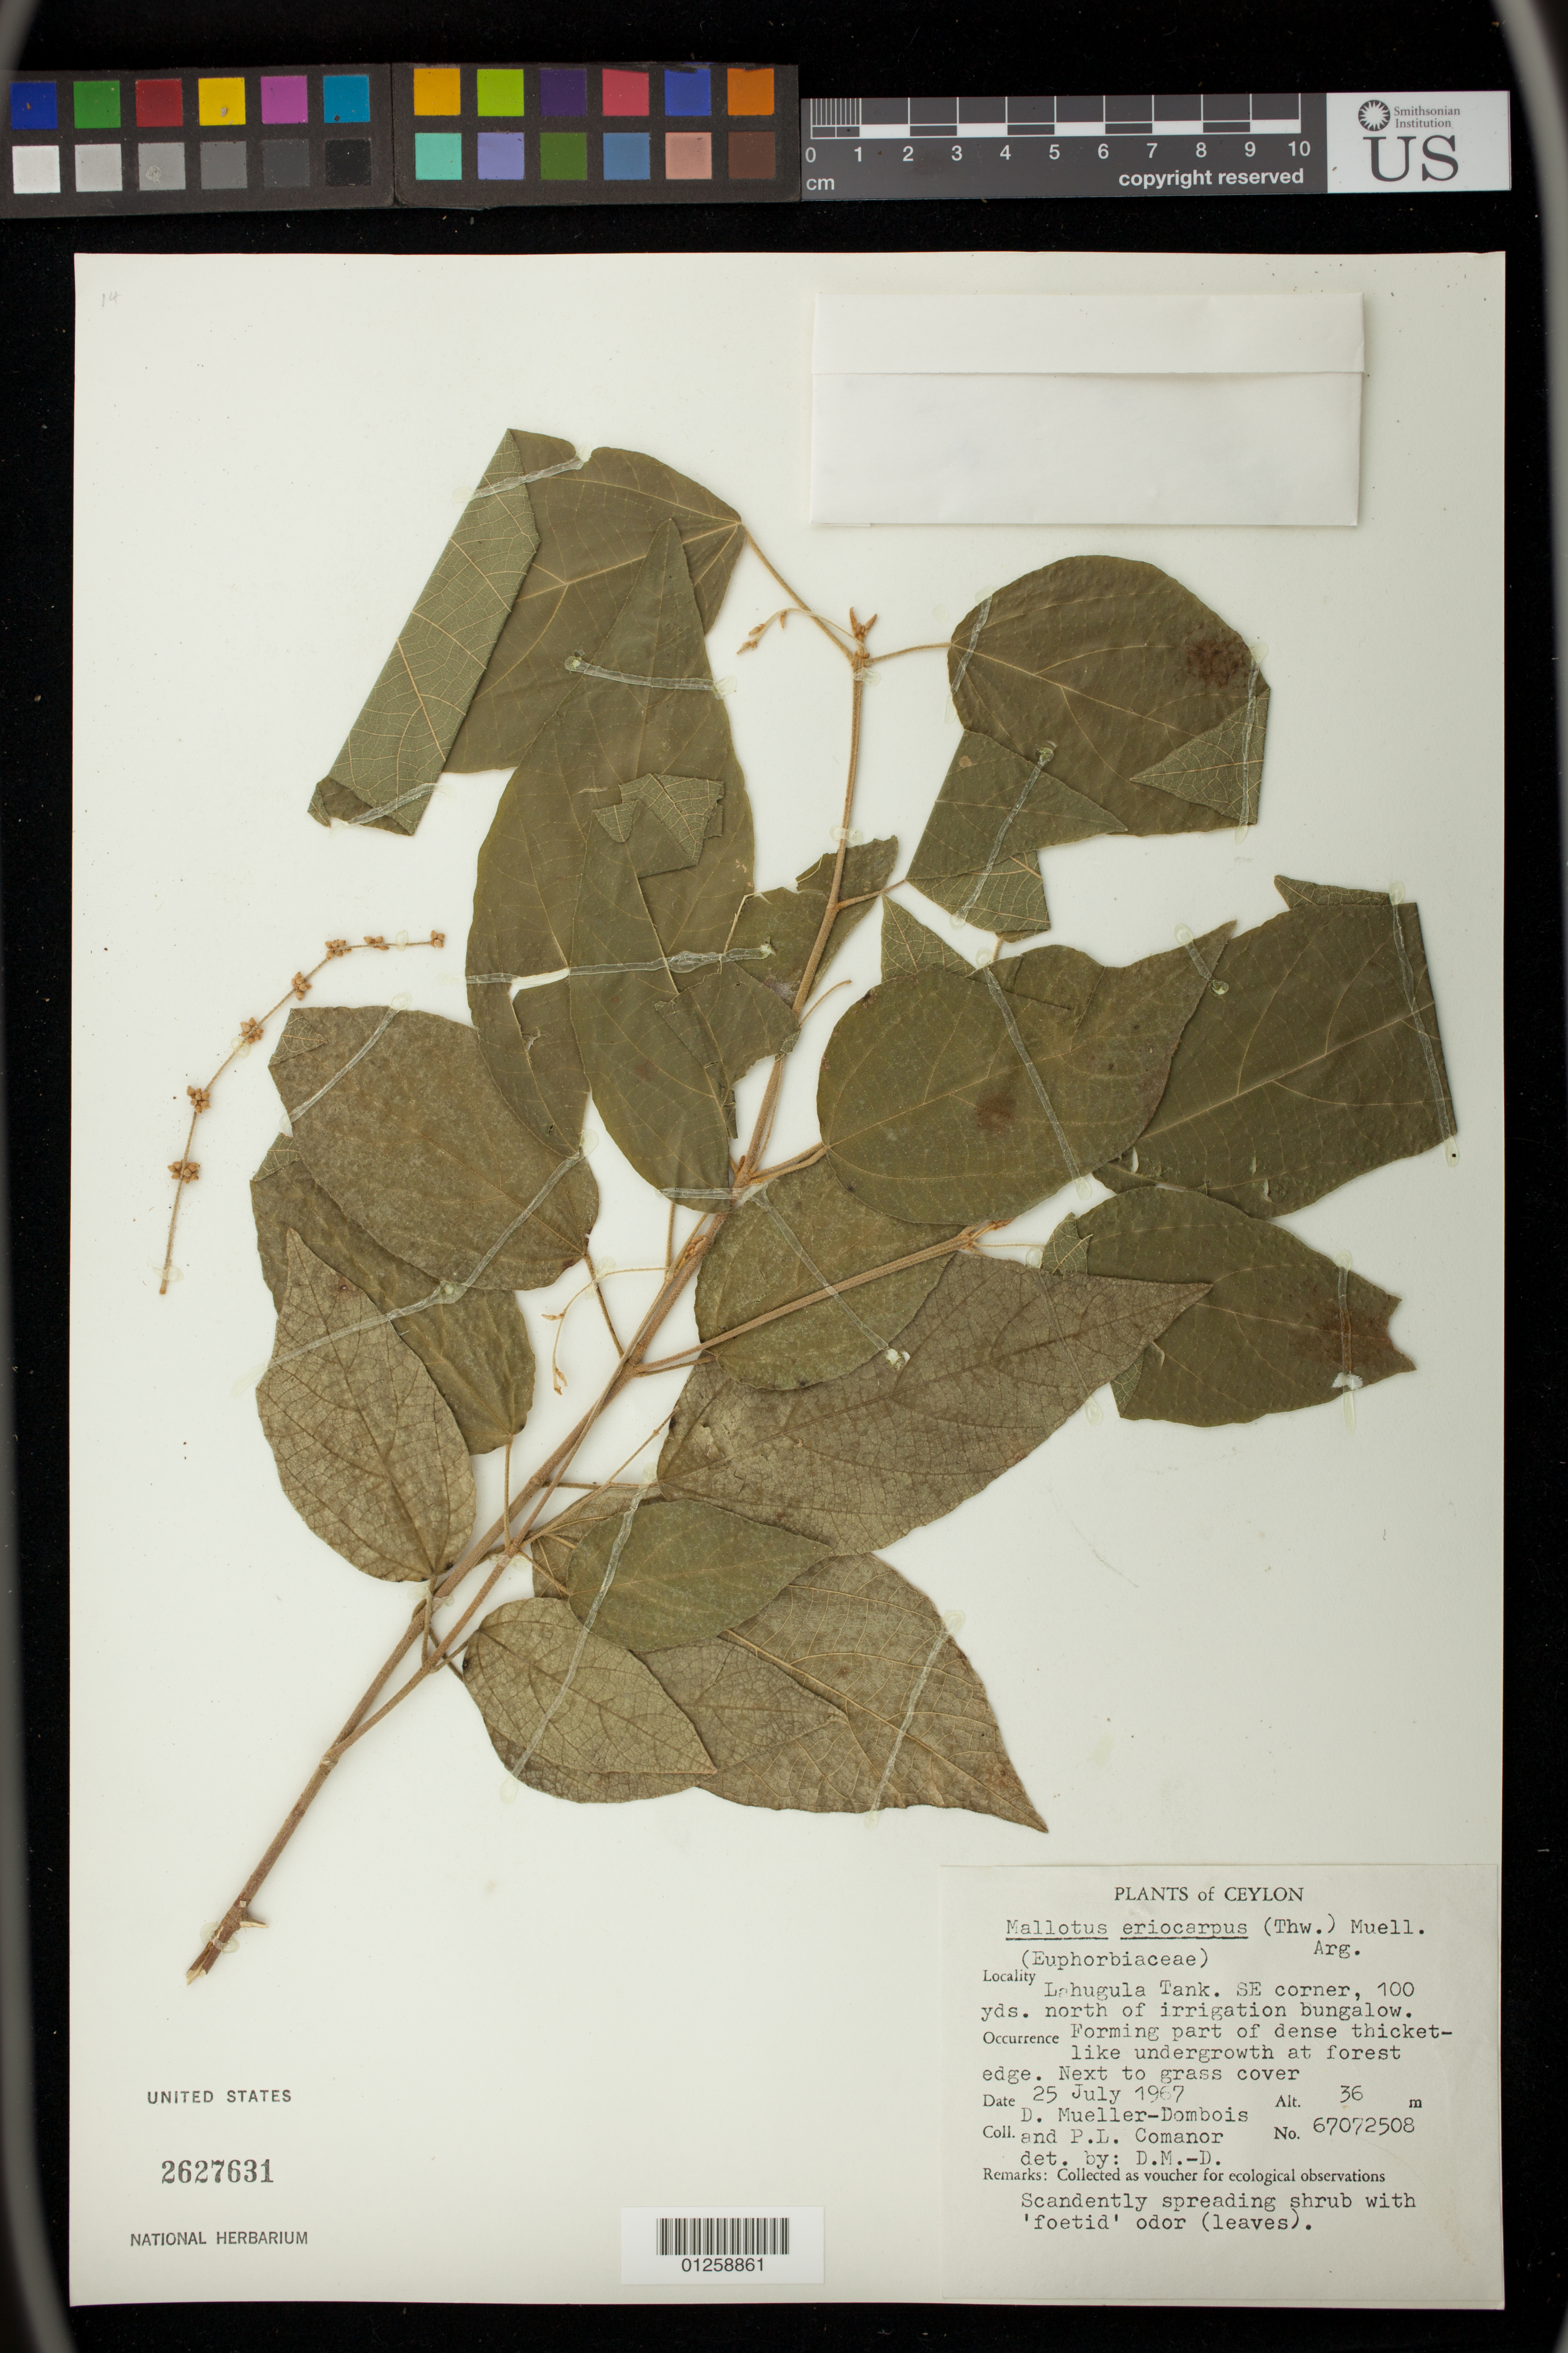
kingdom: Plantae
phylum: Tracheophyta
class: Magnoliopsida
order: Malpighiales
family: Euphorbiaceae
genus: Mallotus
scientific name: Mallotus eriocarpus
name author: (Thwaites) Müll. Arg.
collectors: D. Mueller-Dombois & P. Comanor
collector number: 67072508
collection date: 1967-07-25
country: Sri Lanka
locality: Lahugula Tank. SE corner, 100 yards north of irrigation bungalow.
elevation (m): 36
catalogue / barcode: US 2627631